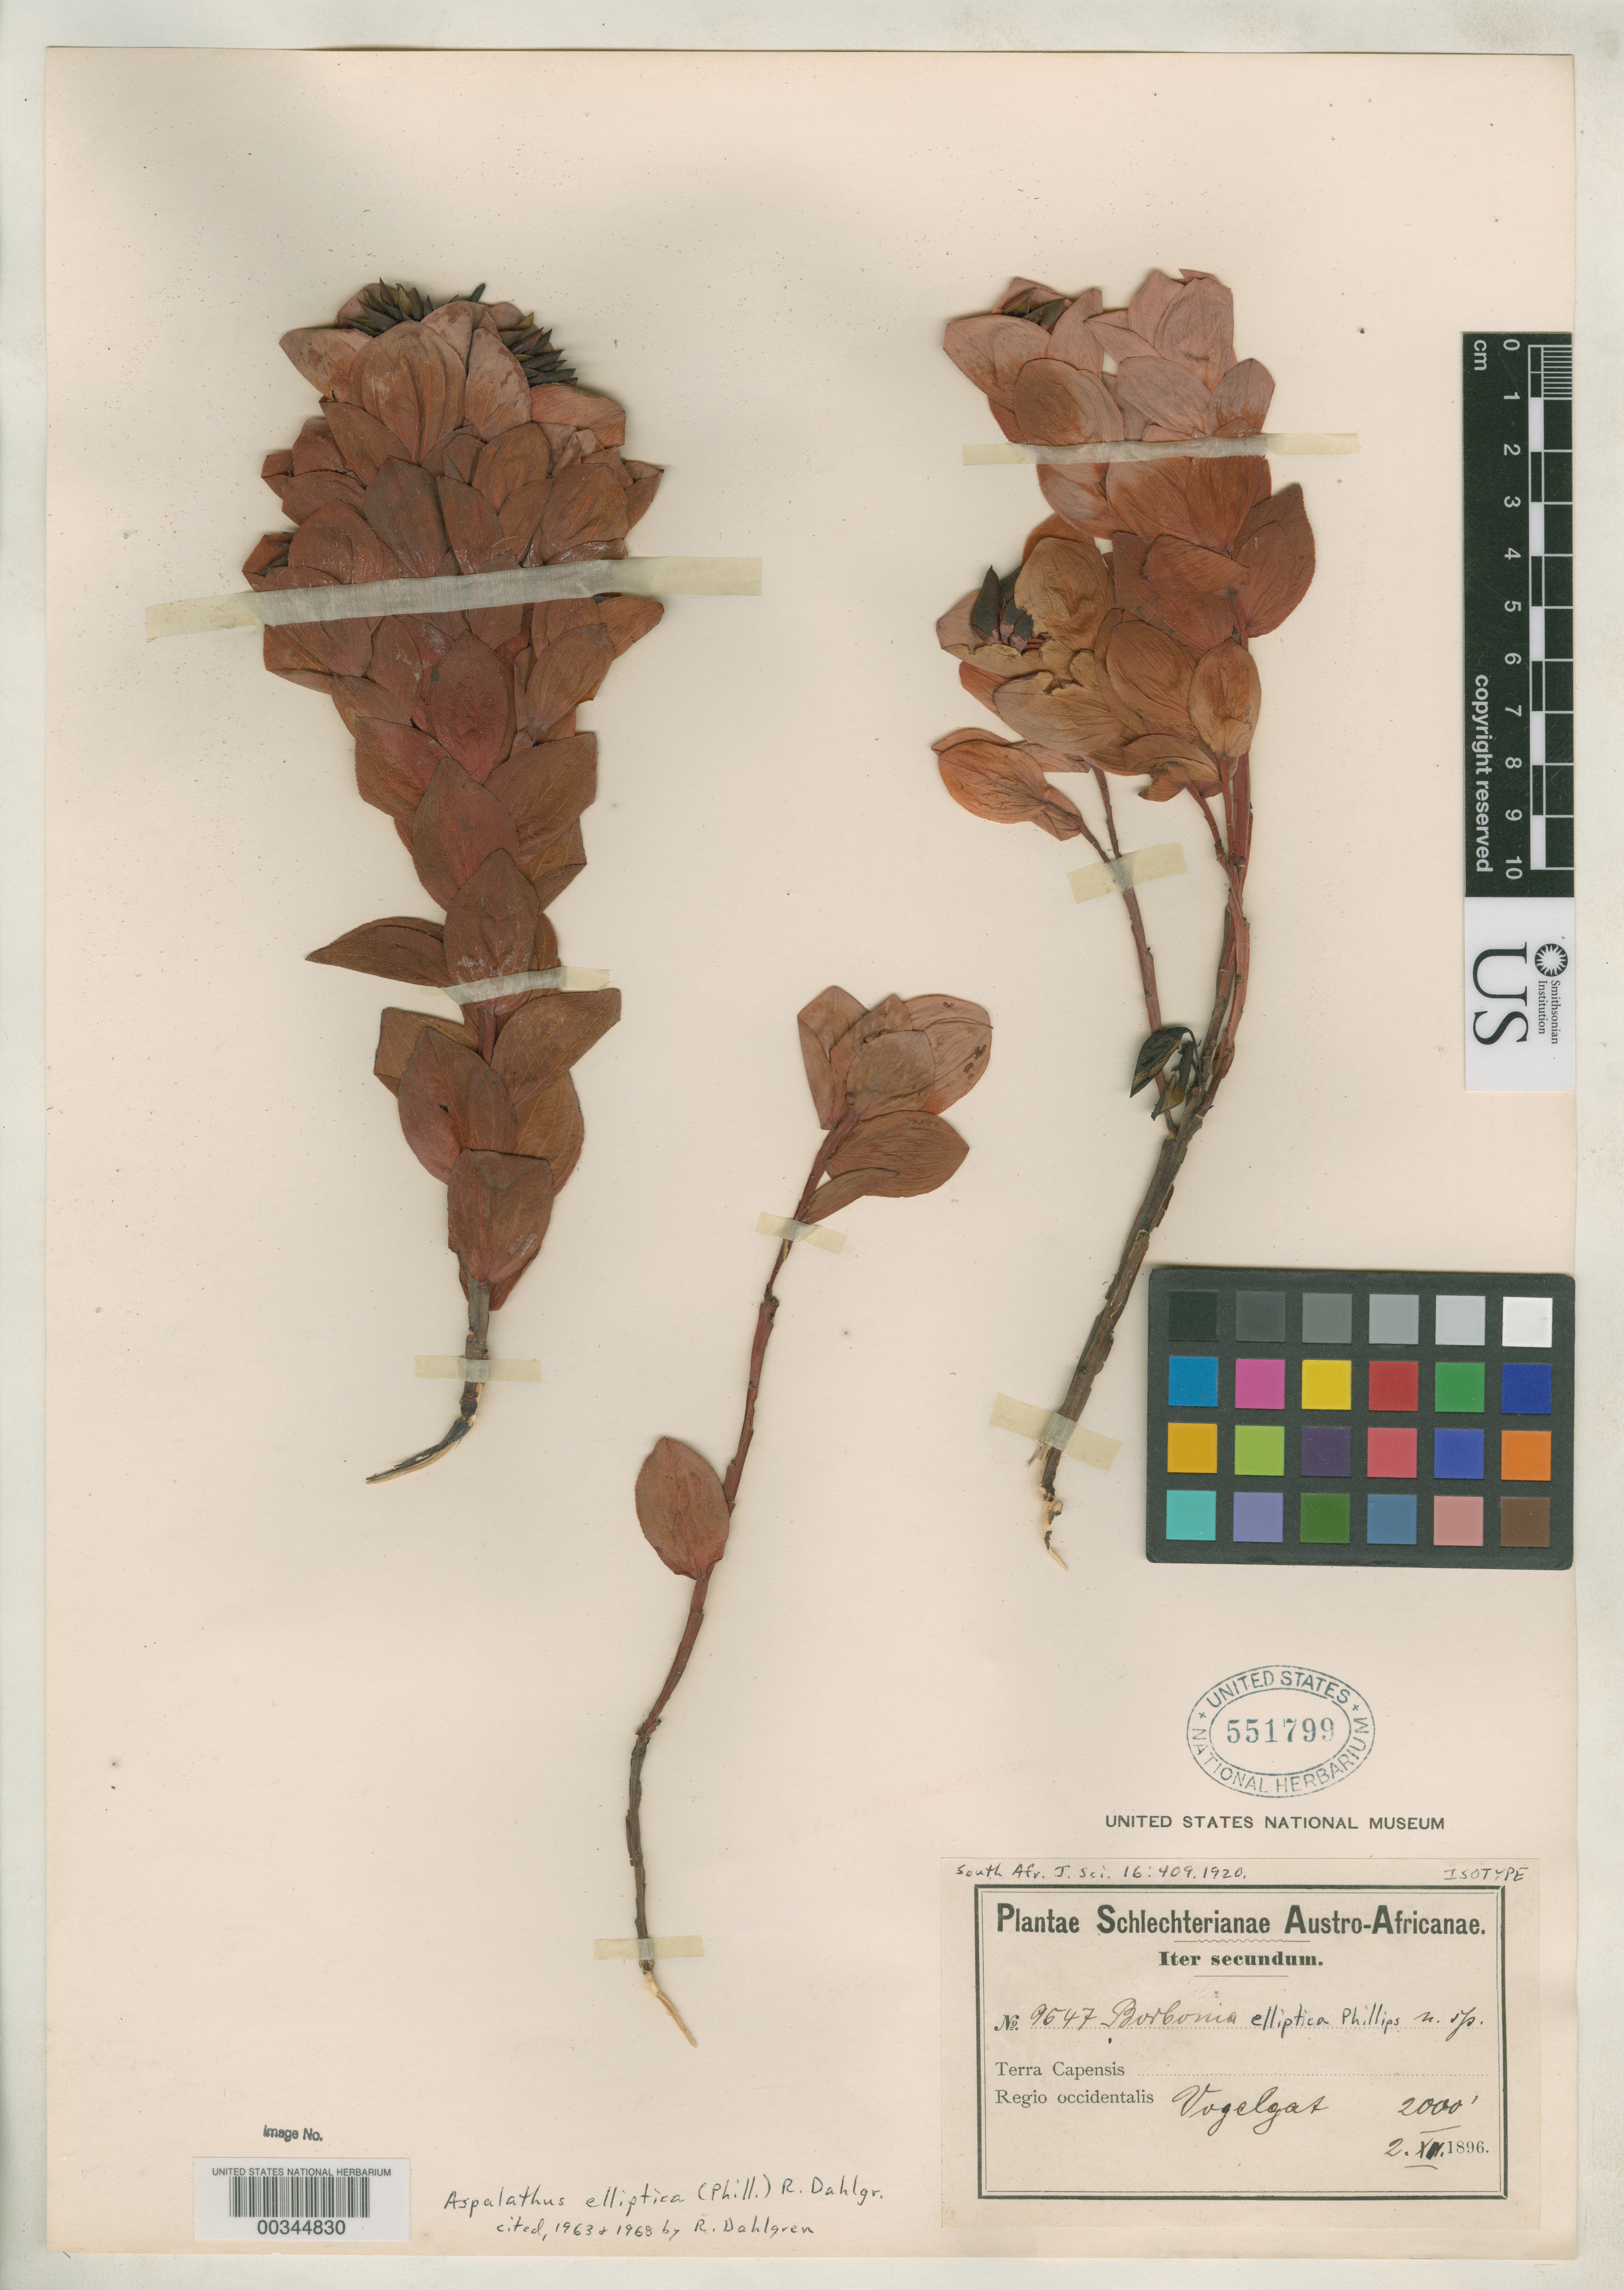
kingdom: Plantae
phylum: Tracheophyta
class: Magnoliopsida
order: Fabales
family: Fabaceae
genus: Borbonia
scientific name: Borbonia elliptica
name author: E. Phillips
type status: Isotype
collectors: F. R. R. Schlechter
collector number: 9547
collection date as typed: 02 Nov 1896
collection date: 1896-11-02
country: South Africa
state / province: Western Cape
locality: Vogelgat.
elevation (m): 610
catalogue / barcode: US 551799